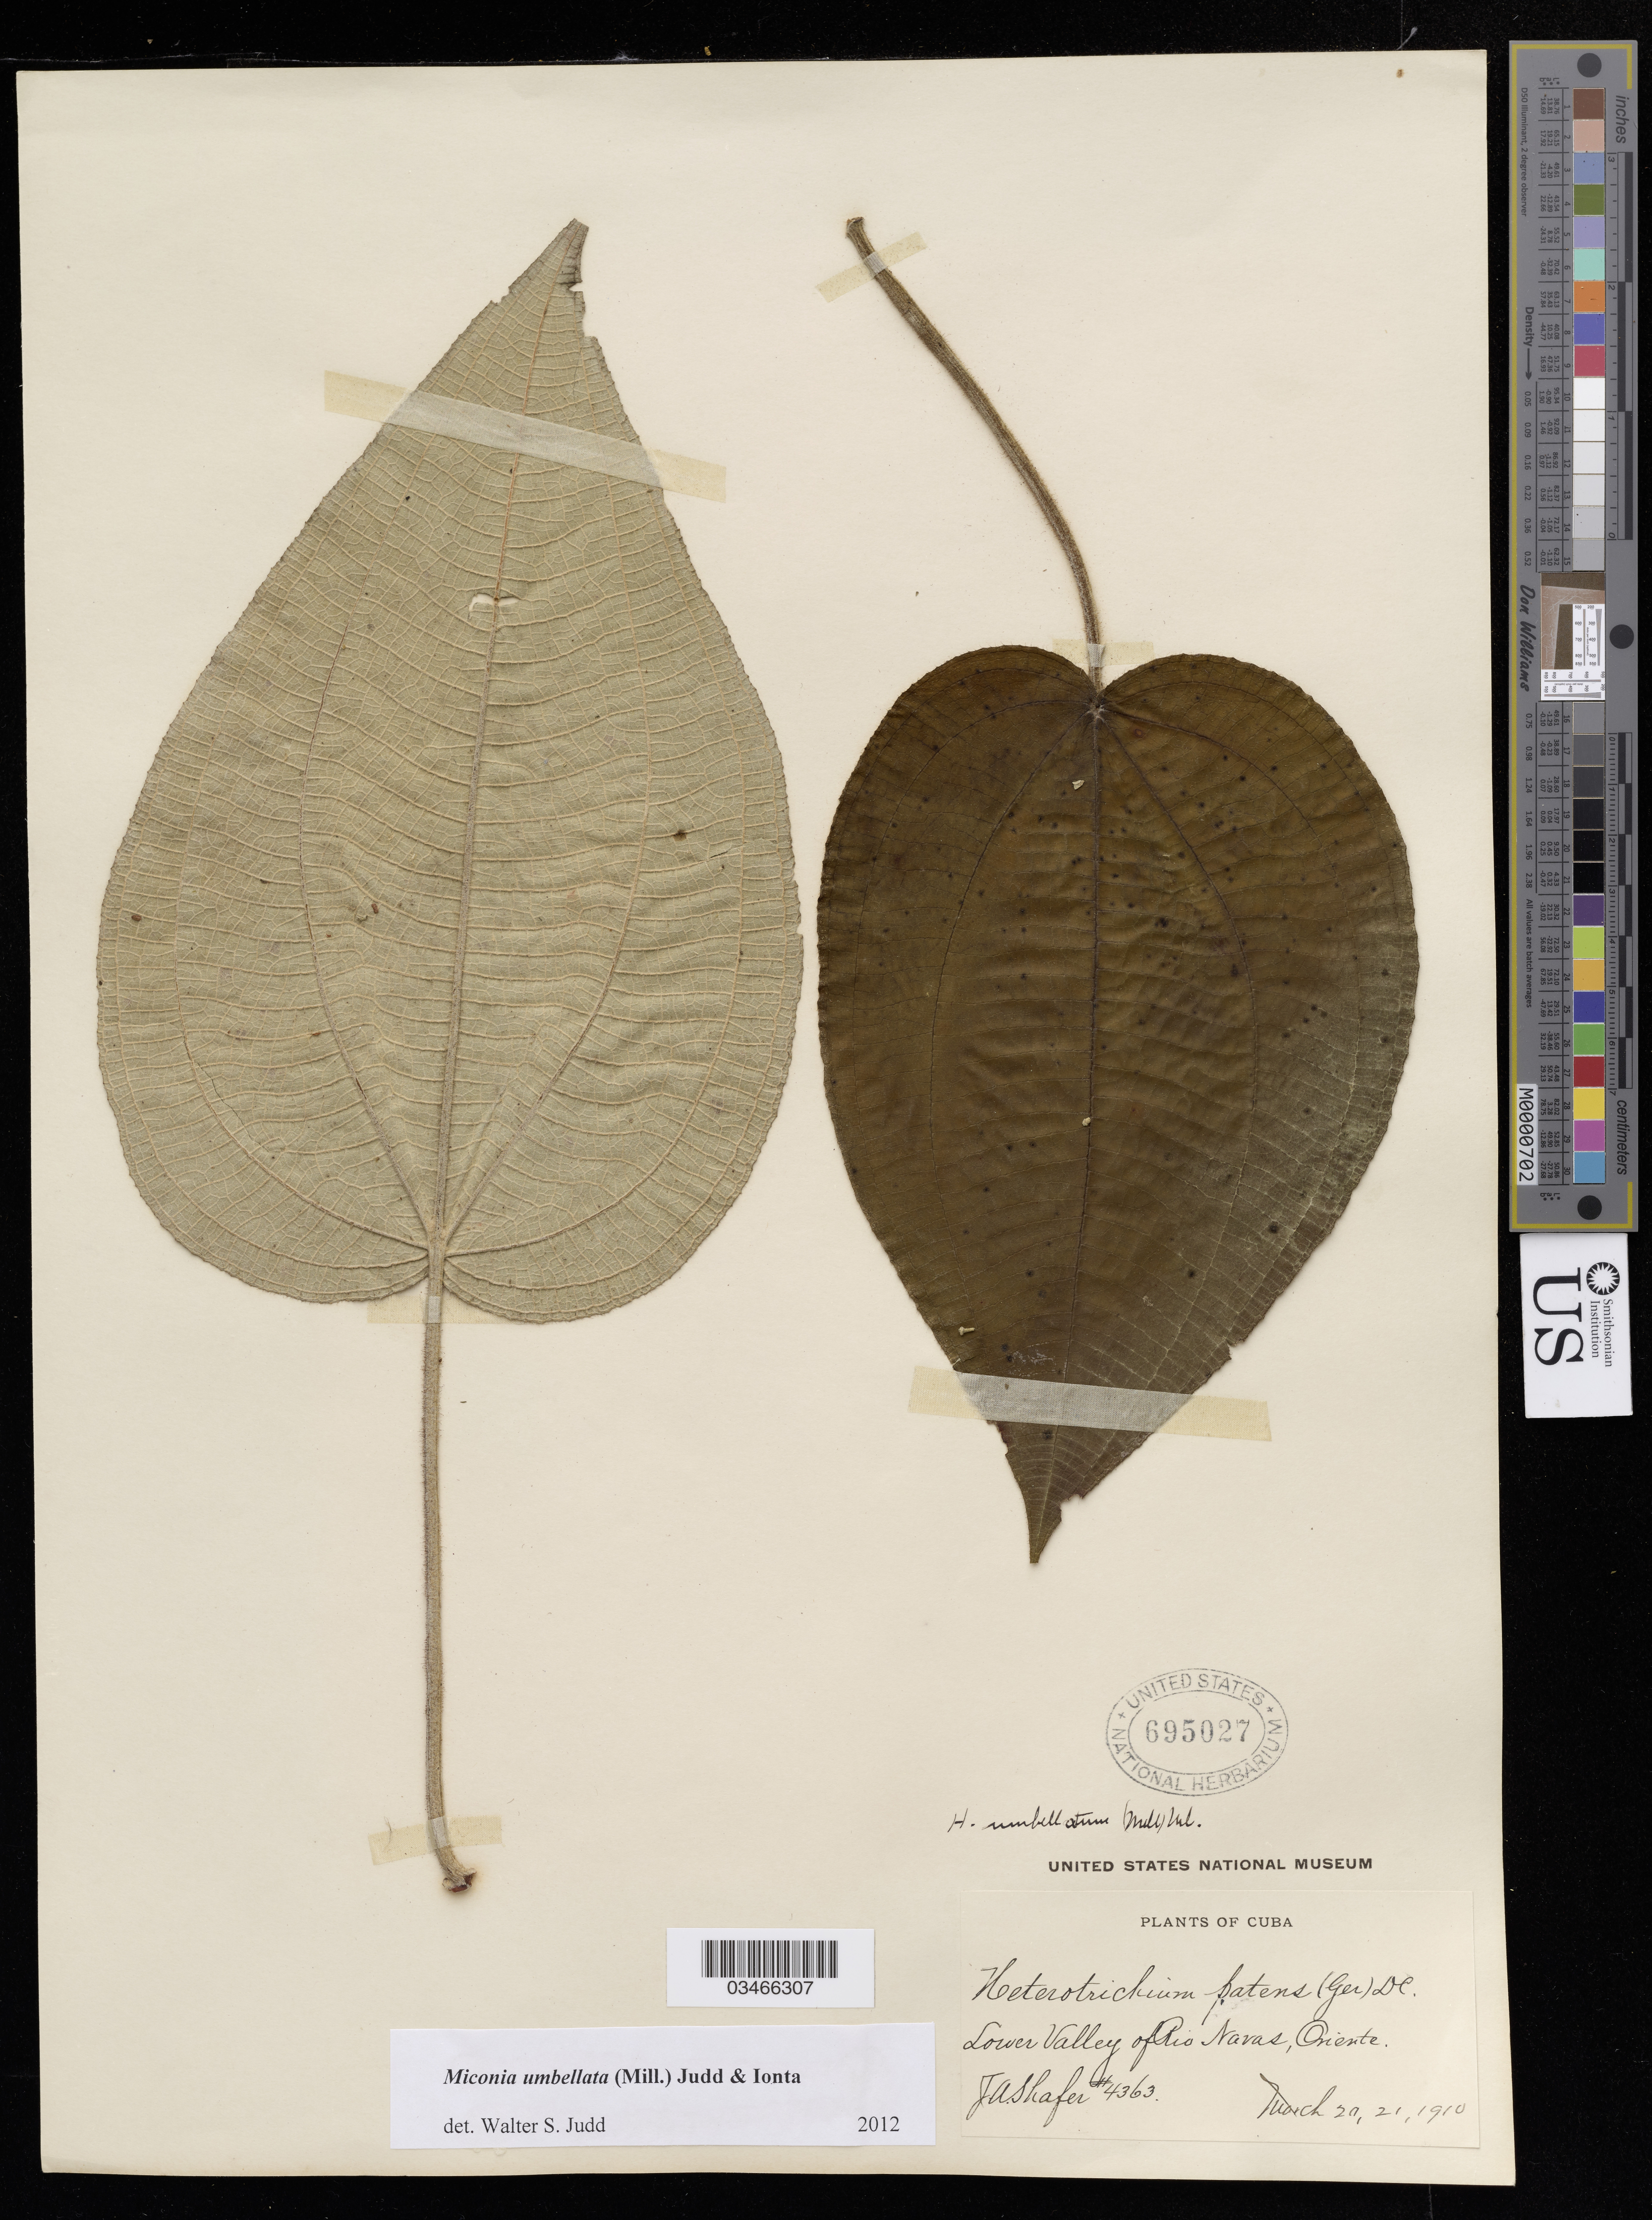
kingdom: Plantae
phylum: Tracheophyta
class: Magnoliopsida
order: Myrtales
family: Melastomataceae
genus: Miconia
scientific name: Miconia umbellata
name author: (Mill.) Judd & Ionta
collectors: J. A. Shafer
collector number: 4363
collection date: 1910-03-20/1910-03-21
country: Cuba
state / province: Oriente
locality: Lower Valley of Rio Navas.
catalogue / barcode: US 695027